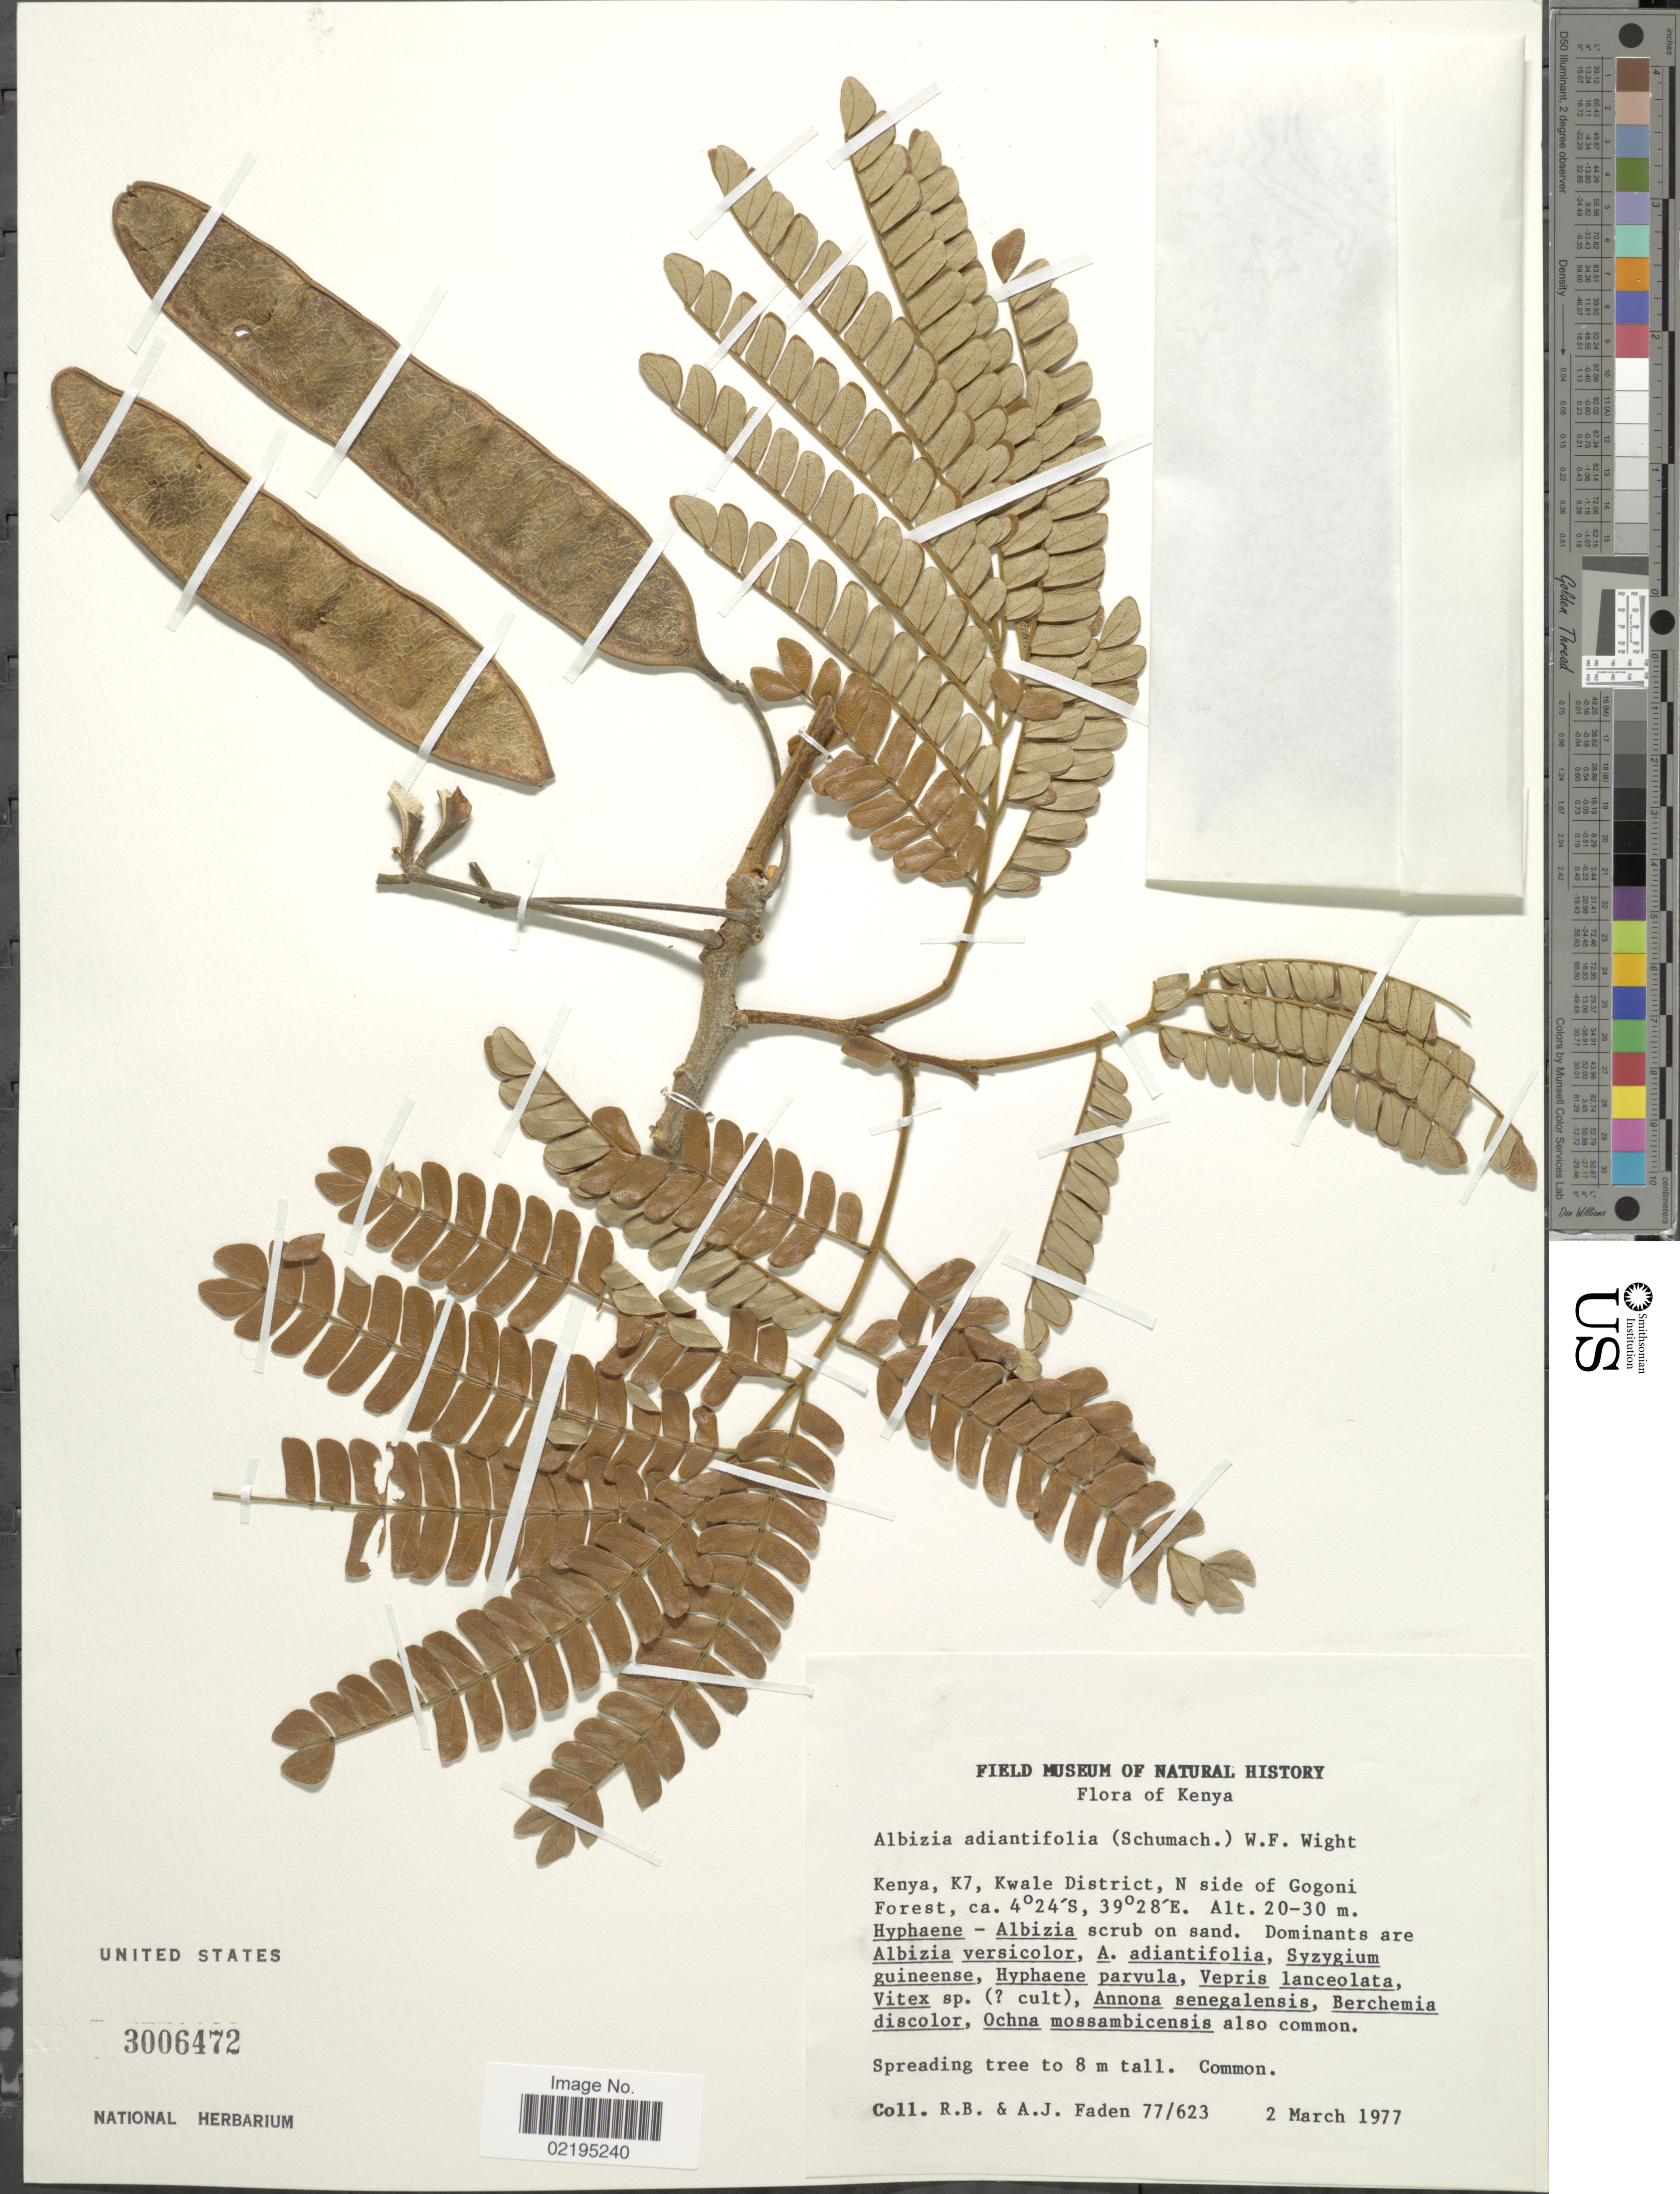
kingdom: Plantae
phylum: Tracheophyta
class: Magnoliopsida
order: Fabales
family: Fabaceae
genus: Albizia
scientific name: Albizia adianthifolia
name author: (Schumach.) W. Wight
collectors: R. B. Faden & A. J. Faden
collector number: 77/623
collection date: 1977-03-02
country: Kenya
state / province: Kwale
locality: K7, Kwale District, N side of Gogoni Forest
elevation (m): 20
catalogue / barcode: US 3006472